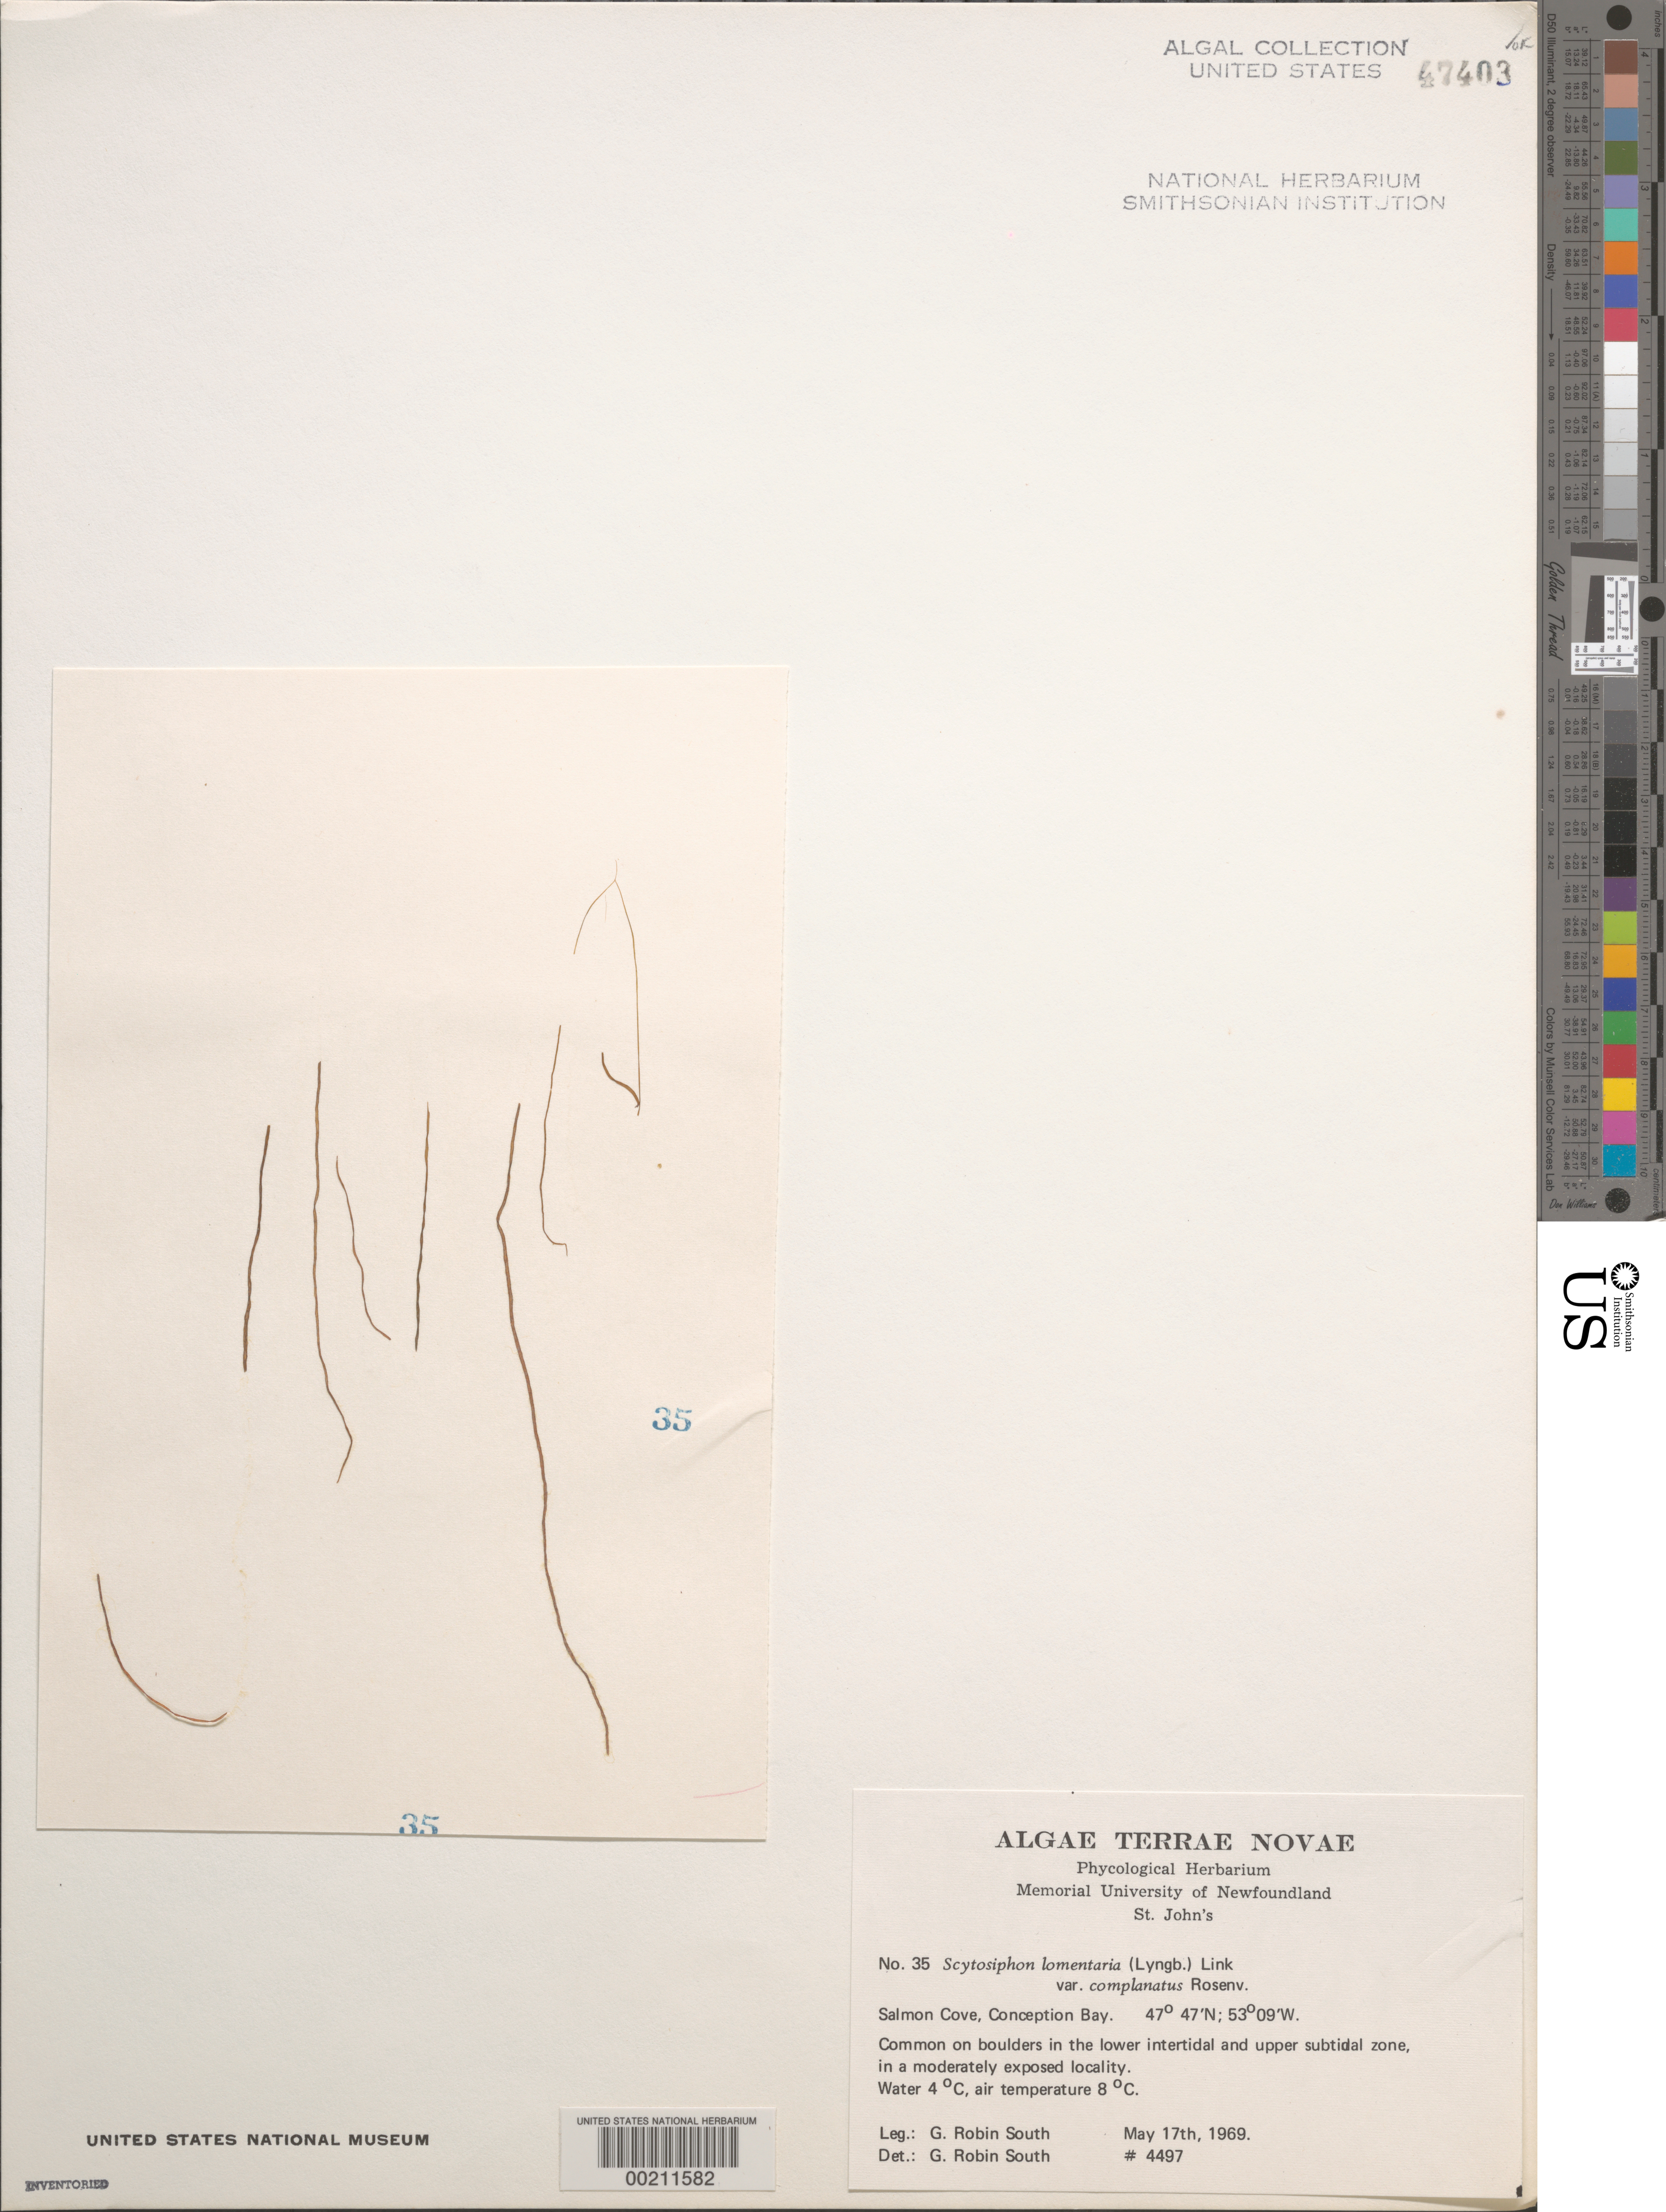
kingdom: Chromista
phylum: Ochrophyta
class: Phaeophyceae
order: Scytosiphonales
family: Scytosiphonaceae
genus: Scytosiphon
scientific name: Scytosiphon lomentaria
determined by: South, G. R.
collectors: G. R. South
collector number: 4497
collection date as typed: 17 May 1969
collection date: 1969-05-17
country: Canada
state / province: Newfoundland and Labrador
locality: Salmon Cove, Conception Bay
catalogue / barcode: US 47403